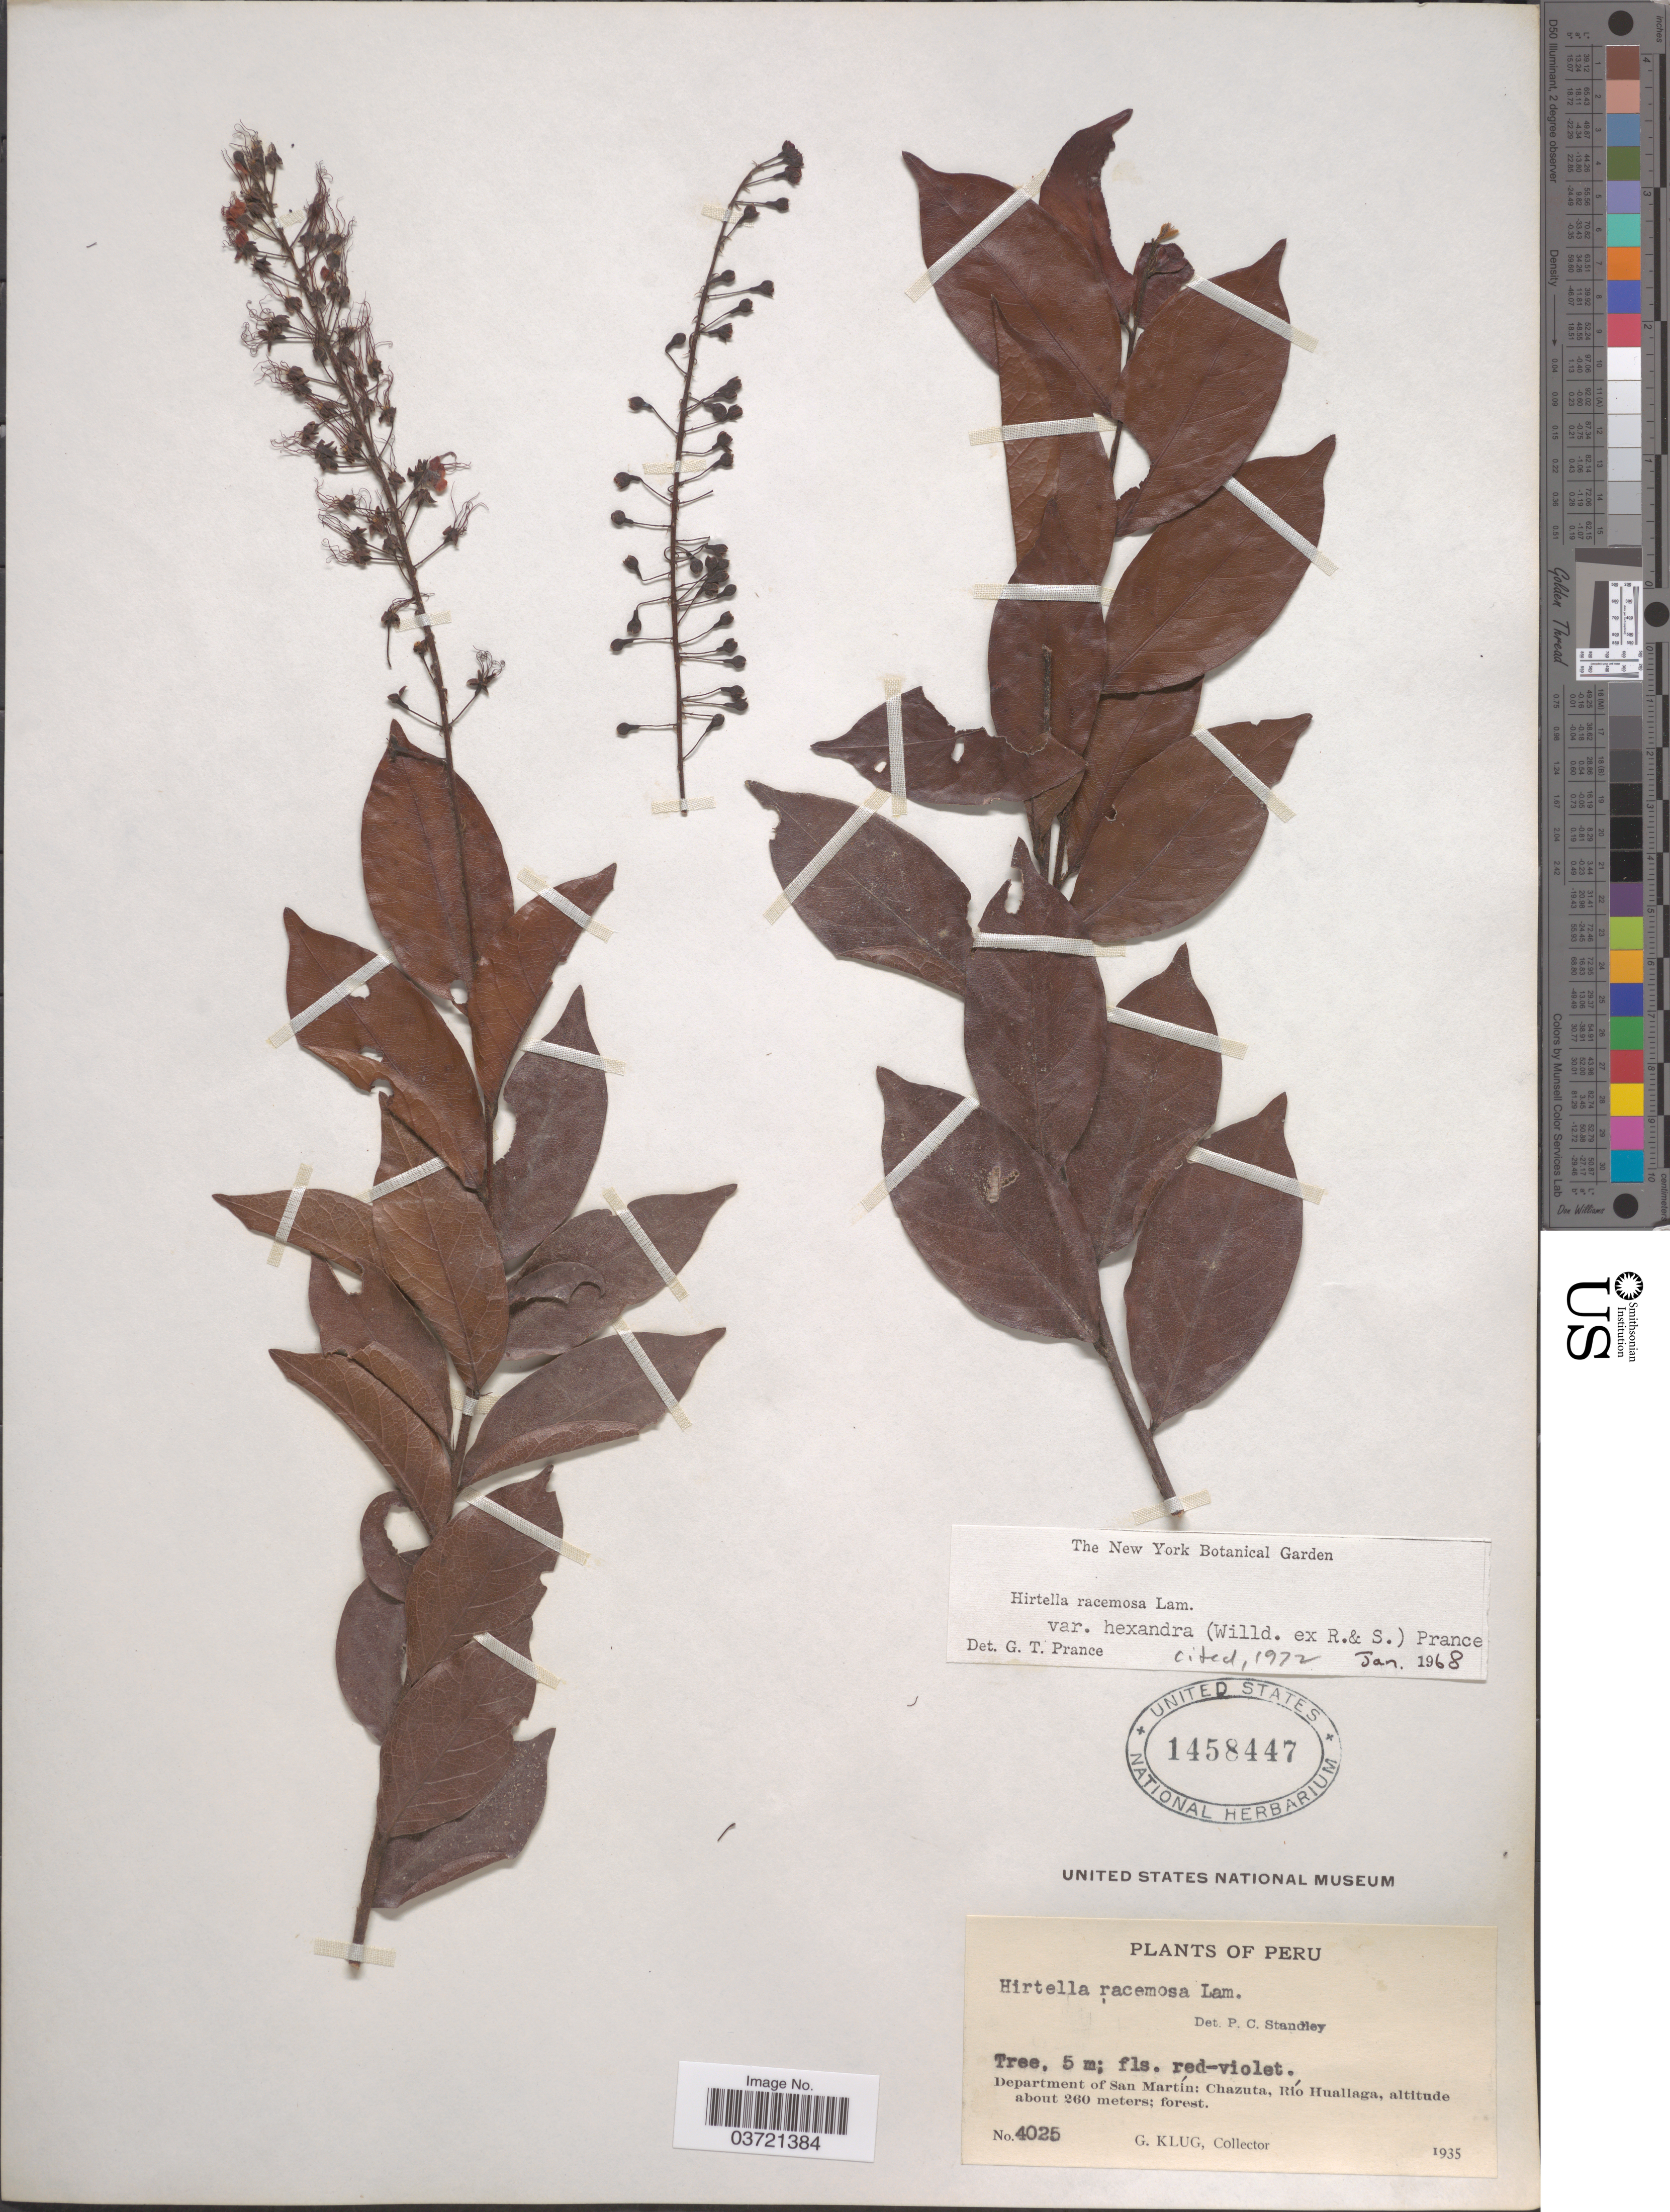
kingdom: Plantae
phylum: Tracheophyta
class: Magnoliopsida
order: Malpighiales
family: Chrysobalanaceae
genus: Hirtella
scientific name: Hirtella racemosa var. hexandra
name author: (Willd. ex Roem. & Schult.) Prance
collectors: G. Klug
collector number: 4025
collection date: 1935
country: Peru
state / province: San Martín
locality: Department of San Martín: Chazuta, Río Huallaga.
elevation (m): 260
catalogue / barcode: US 1458447